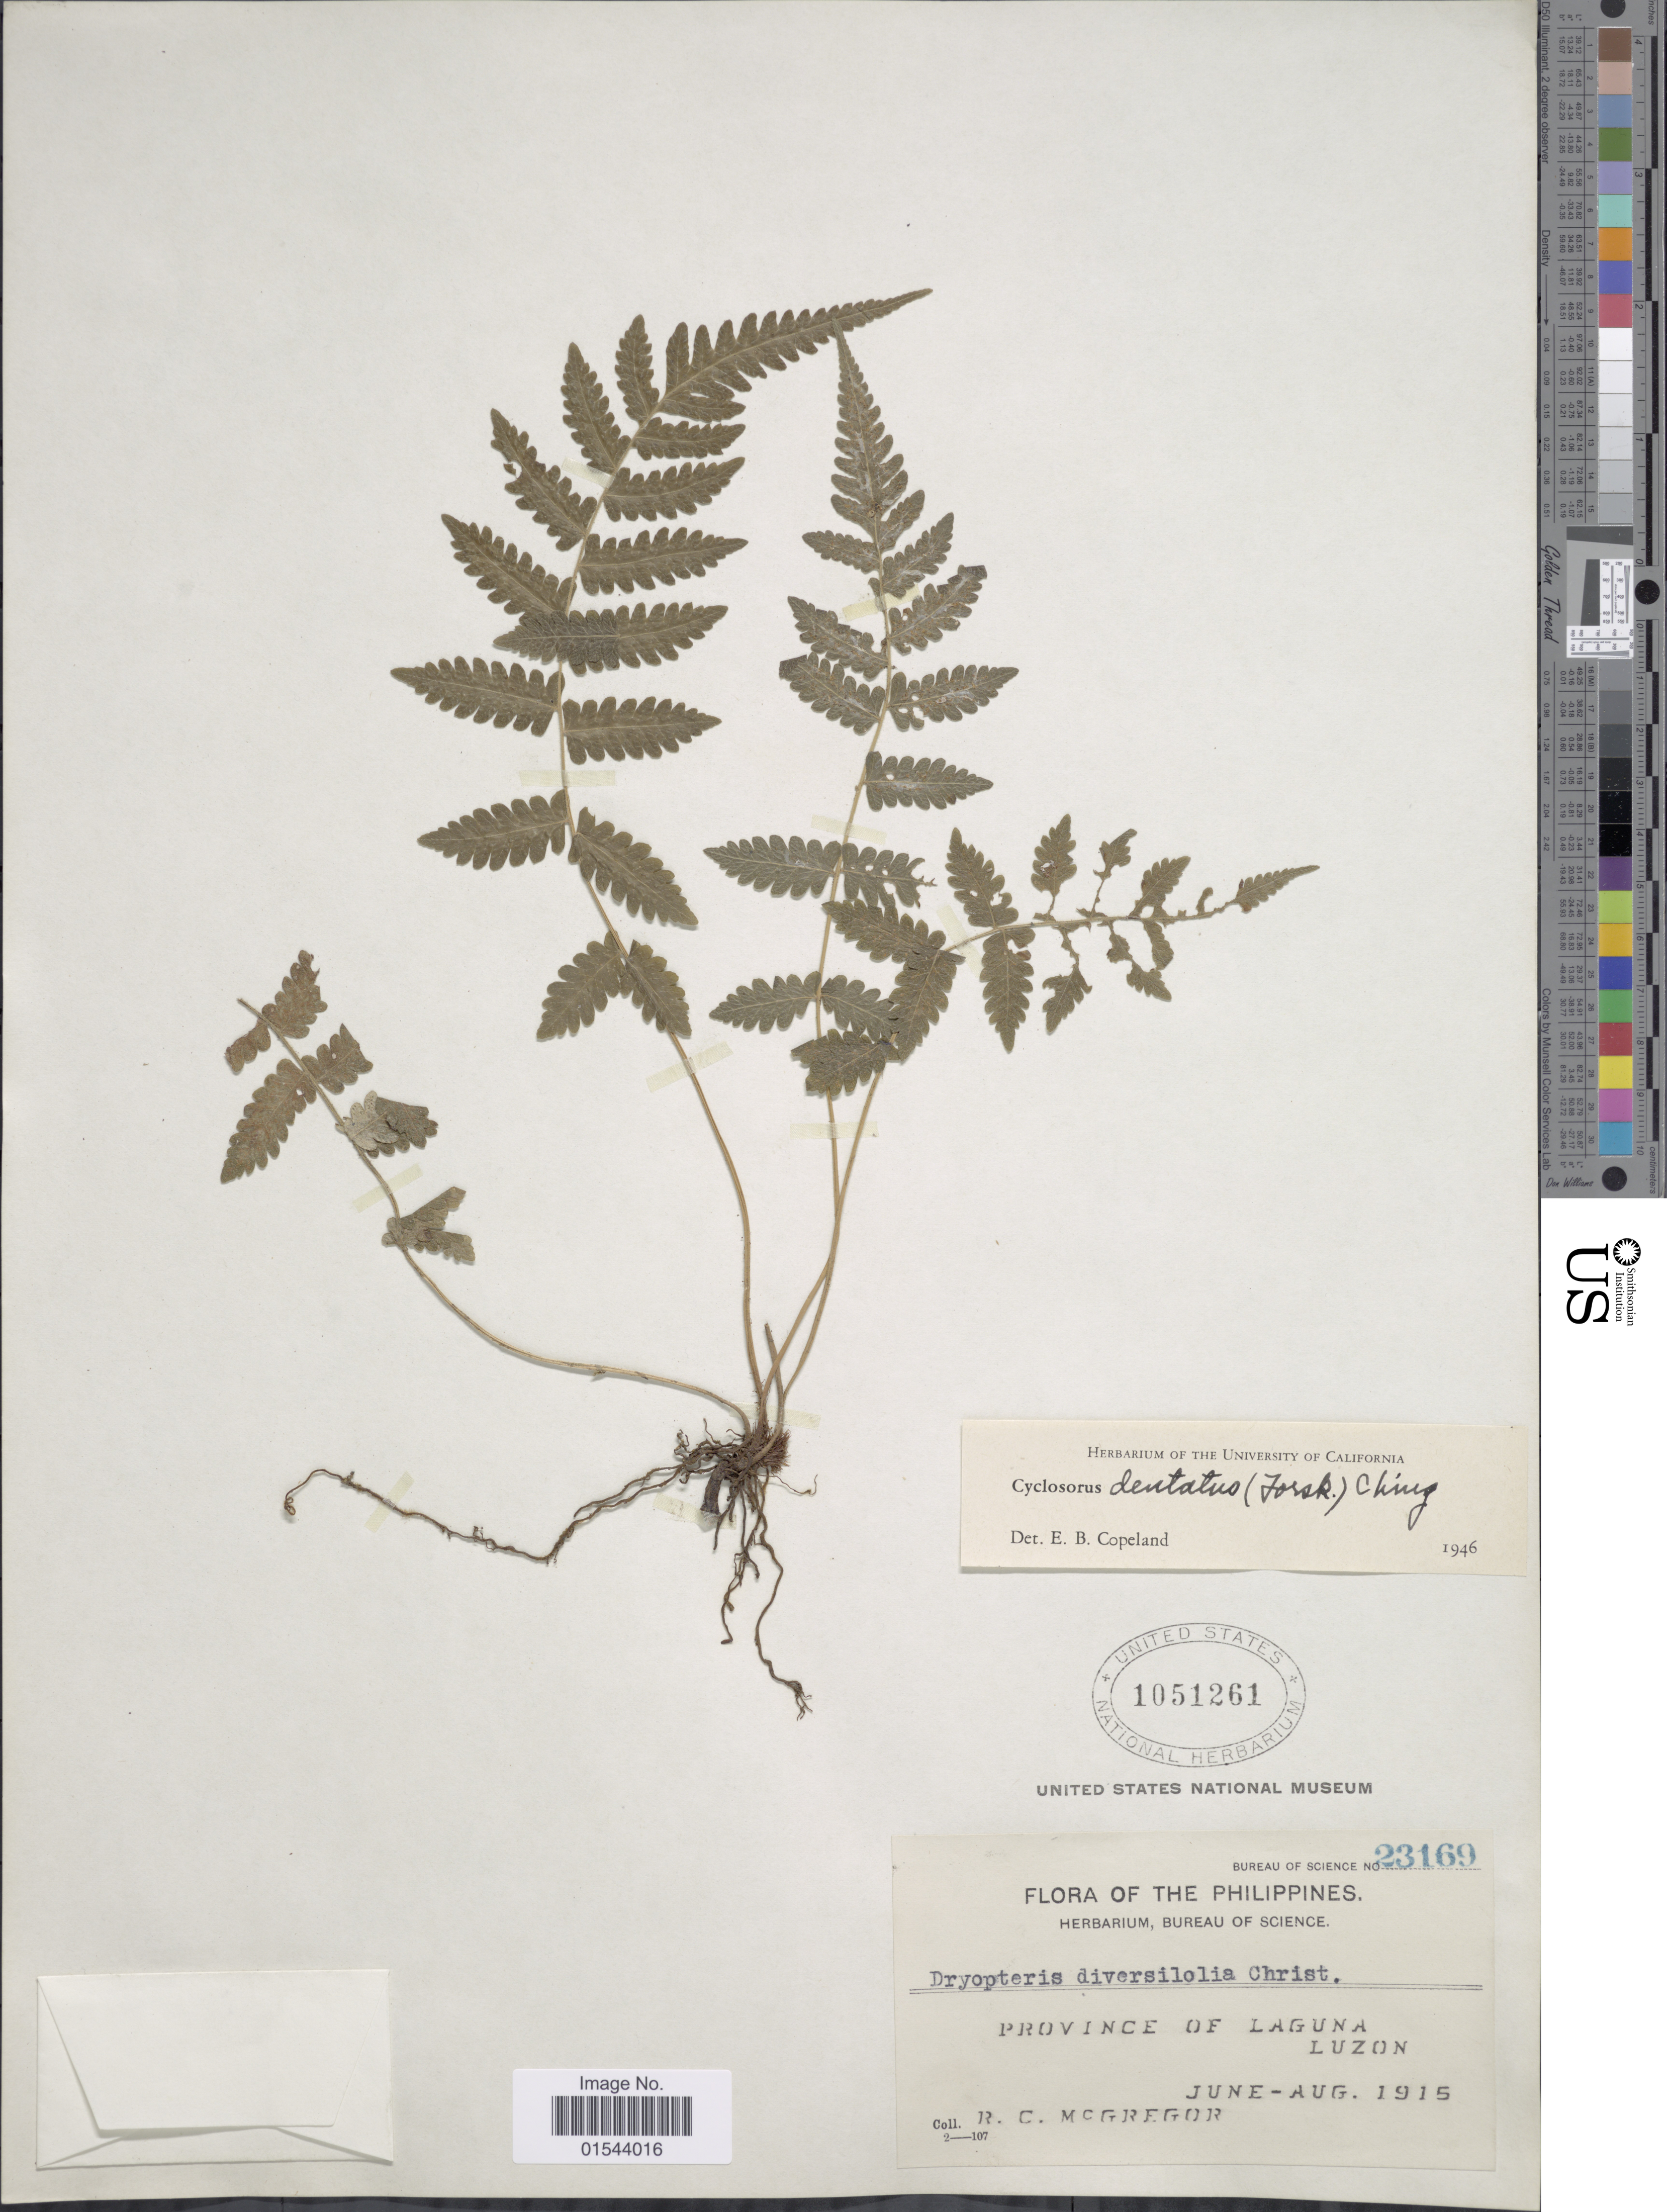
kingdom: Plantae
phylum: Tracheophyta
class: Polypodiopsida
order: Polypodiales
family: Thelypteridaceae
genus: Christella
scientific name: Christella dentata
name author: (Forssk.) Brownsey & Jermy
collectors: R. C. McGregor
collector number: Bureau of Science 23169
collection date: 1915-06/1915-08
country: Philippines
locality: Province of Laguna, Luzon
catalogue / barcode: US 1051261